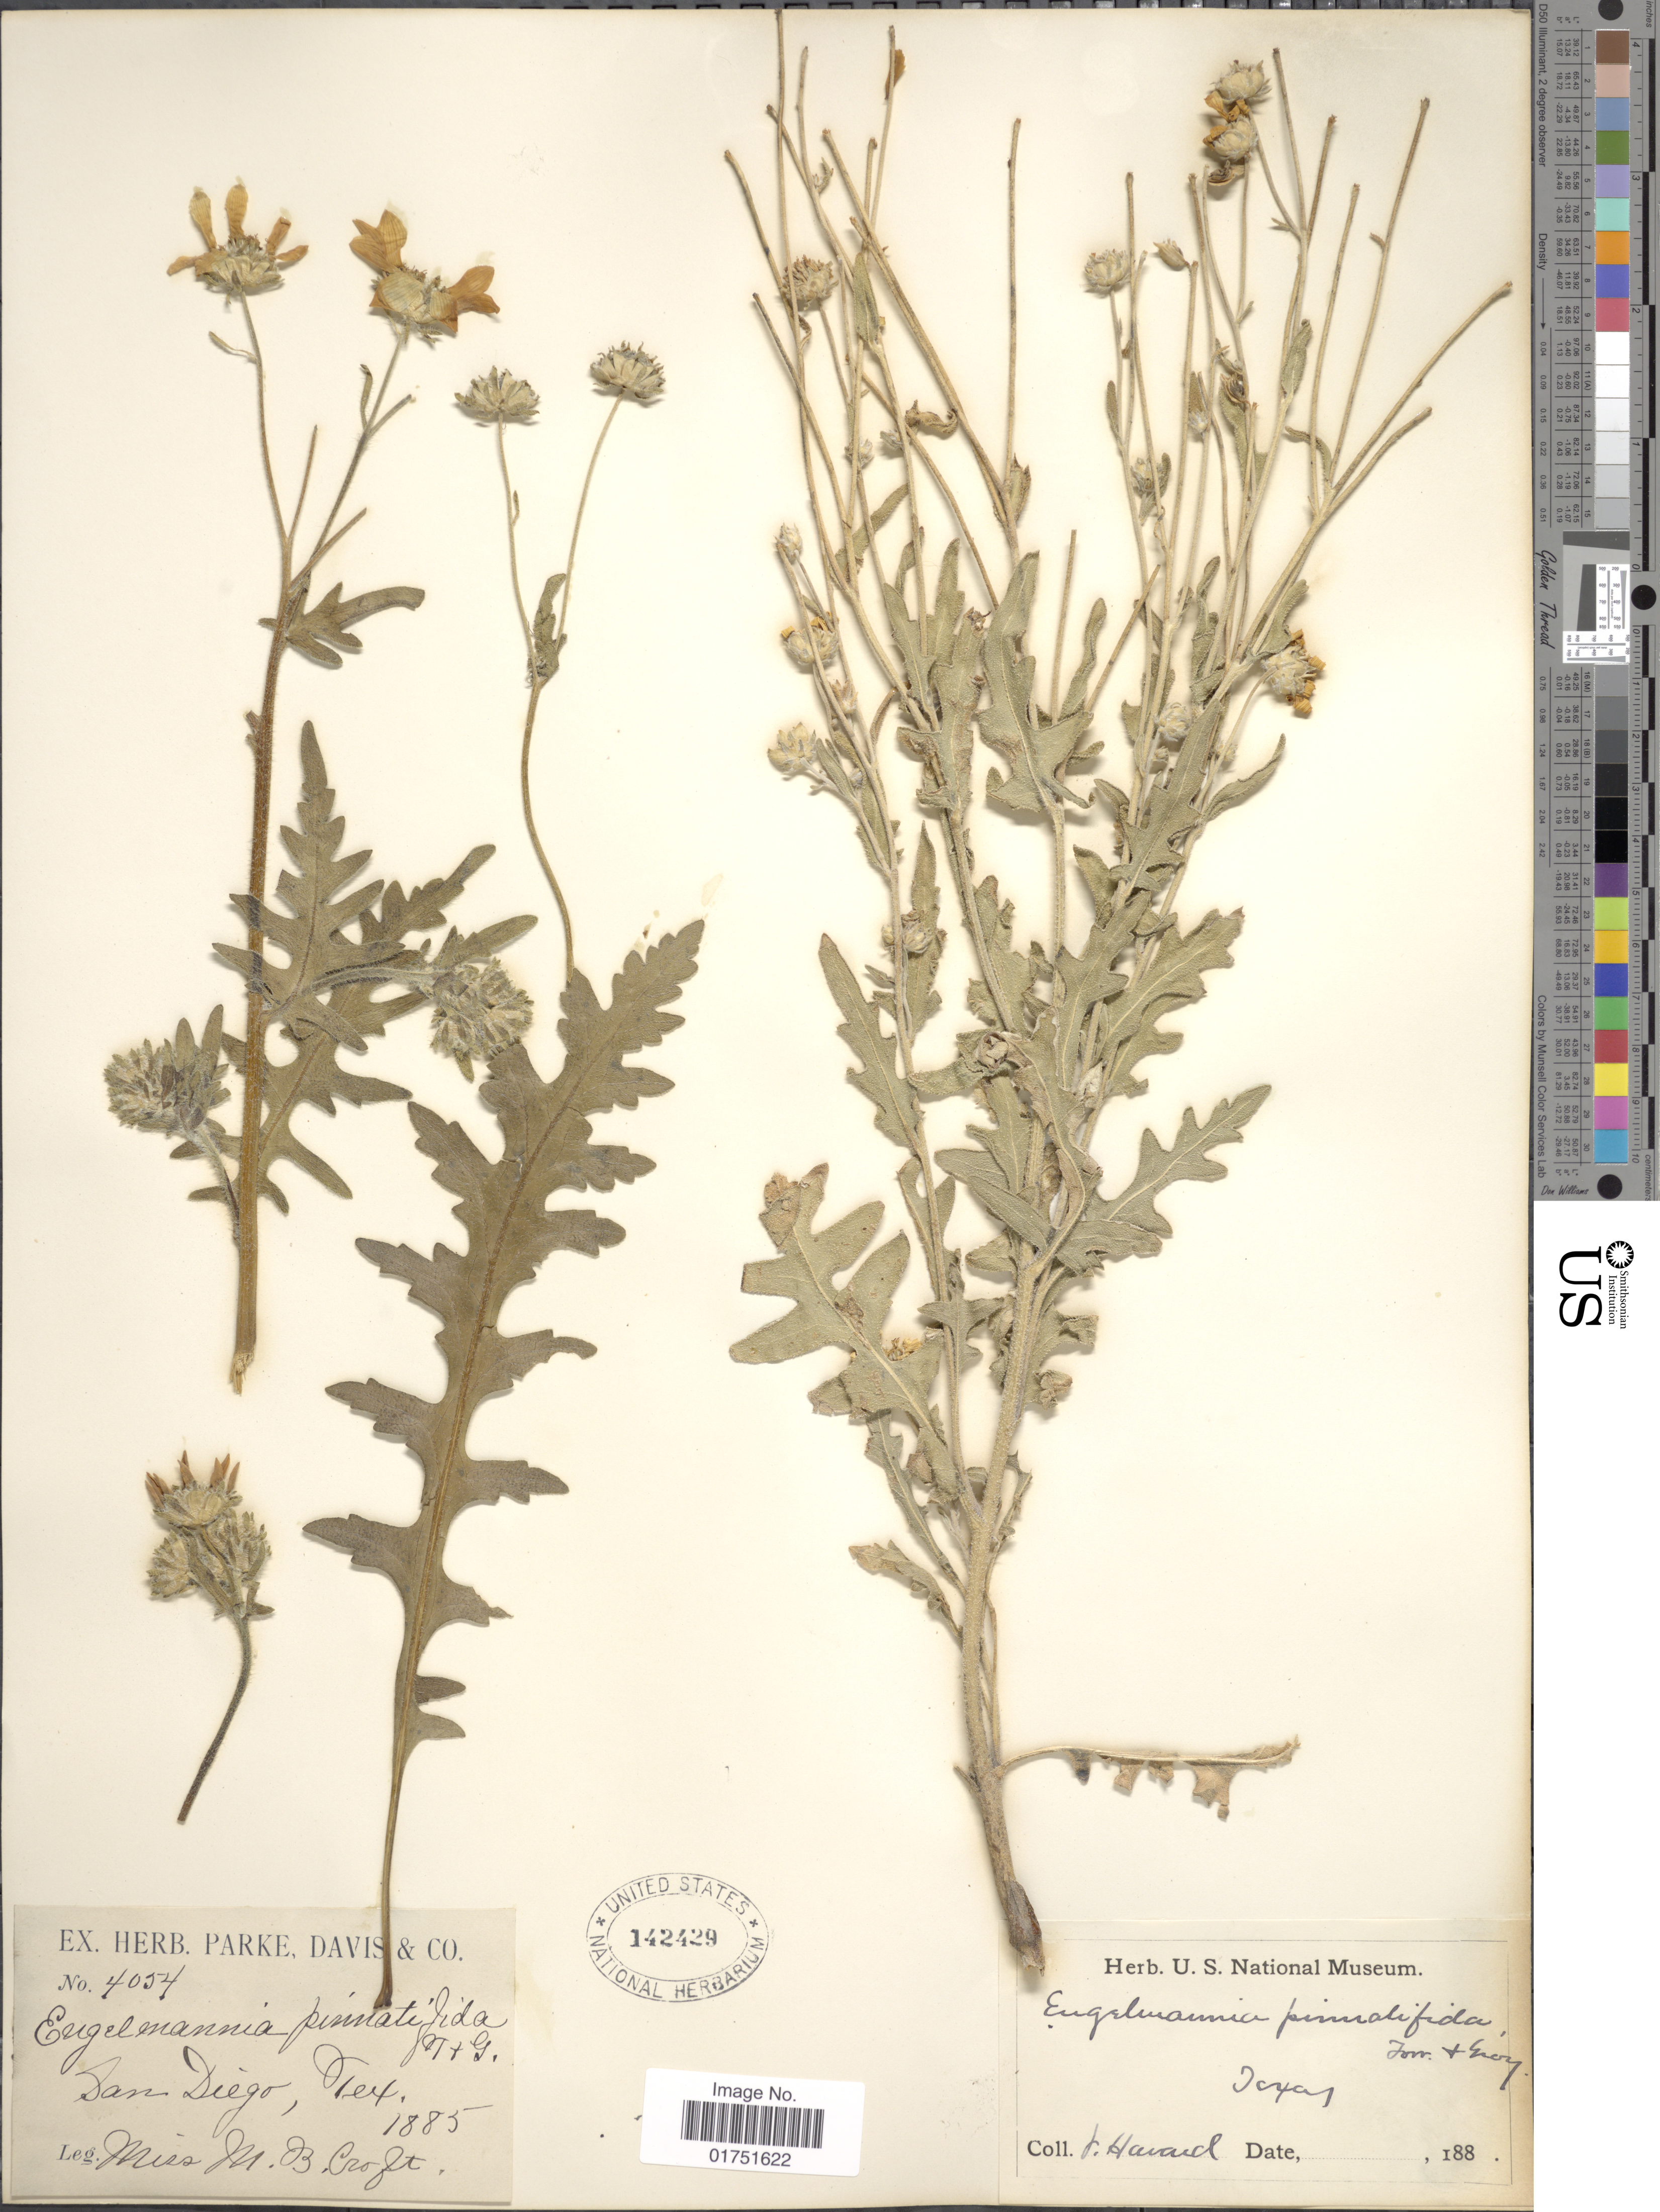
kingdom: Plantae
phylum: Tracheophyta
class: Magnoliopsida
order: Asterales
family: Asteraceae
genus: Engelmannia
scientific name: Engelmannia pinnatifida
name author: Torr. & A. Gray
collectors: M. Croft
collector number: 4054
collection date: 1885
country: United States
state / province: Texas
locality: San Diego, Tex.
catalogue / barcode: US 142429